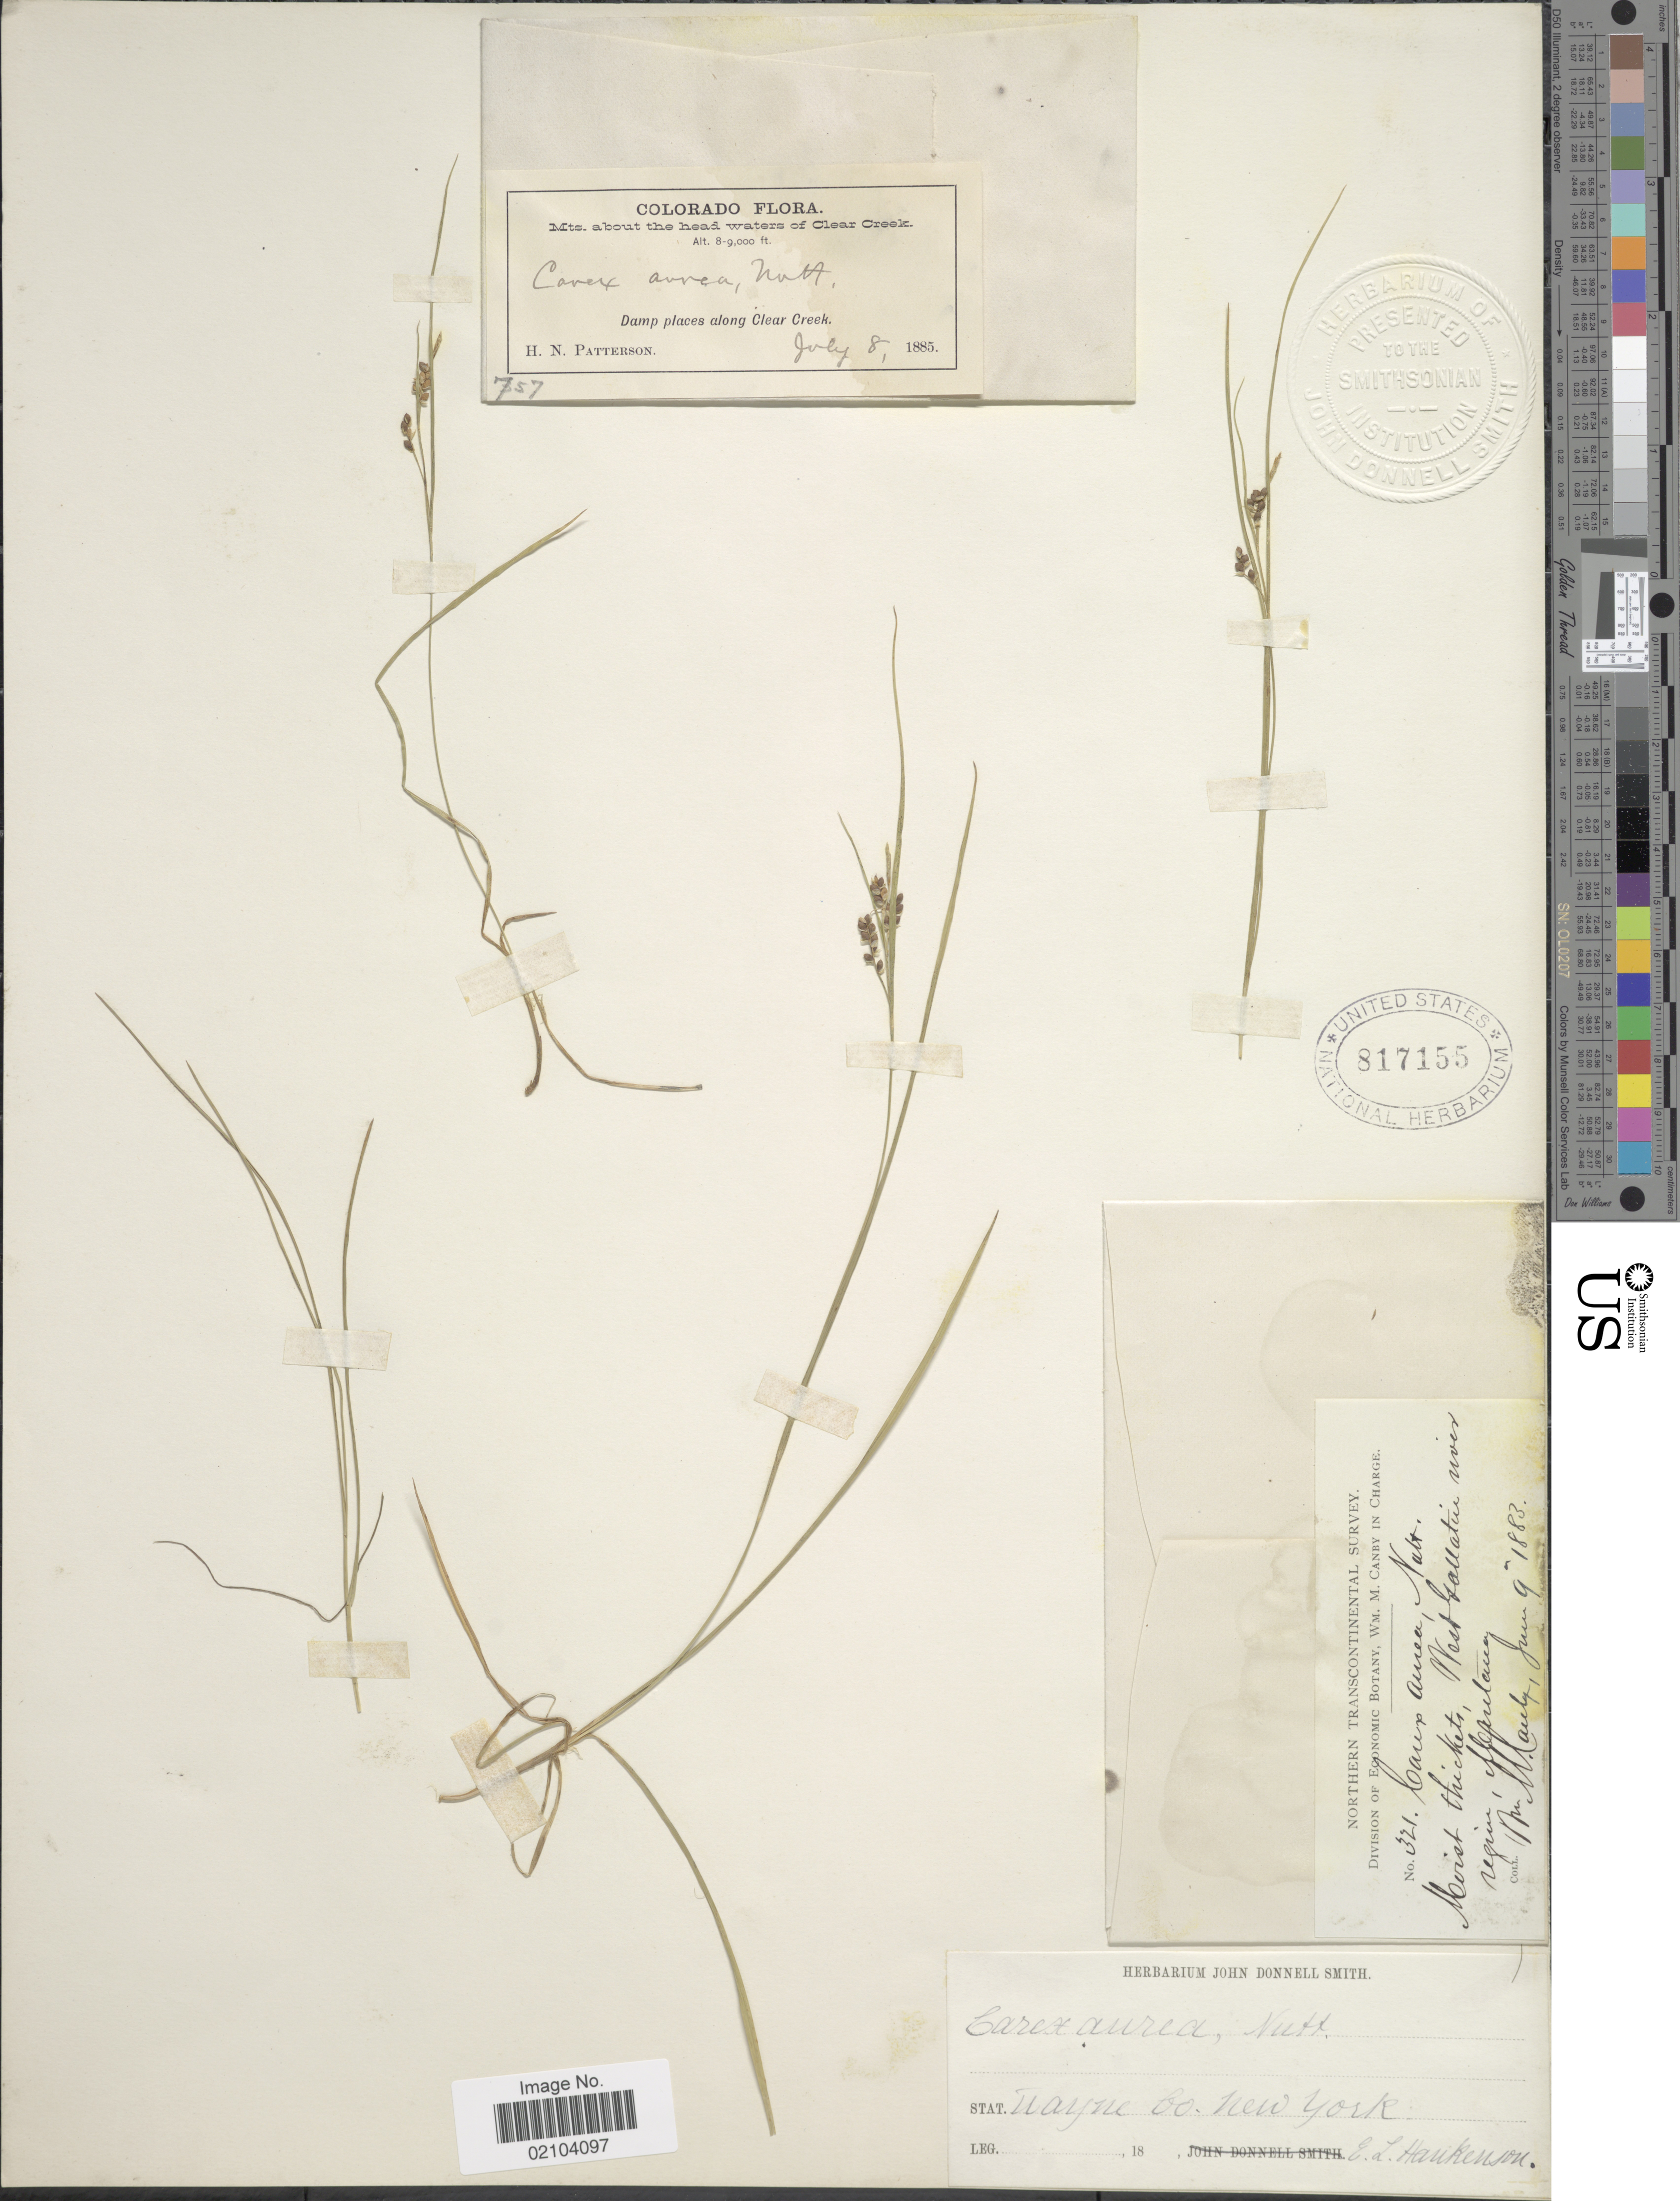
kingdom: Plantae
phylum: Tracheophyta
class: Liliopsida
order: Poales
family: Cyperaceae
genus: Carex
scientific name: Carex aurea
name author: Nutt.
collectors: E. Hankenson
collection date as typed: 18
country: United States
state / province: New York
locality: Wayne Co.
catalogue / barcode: US 817155-2